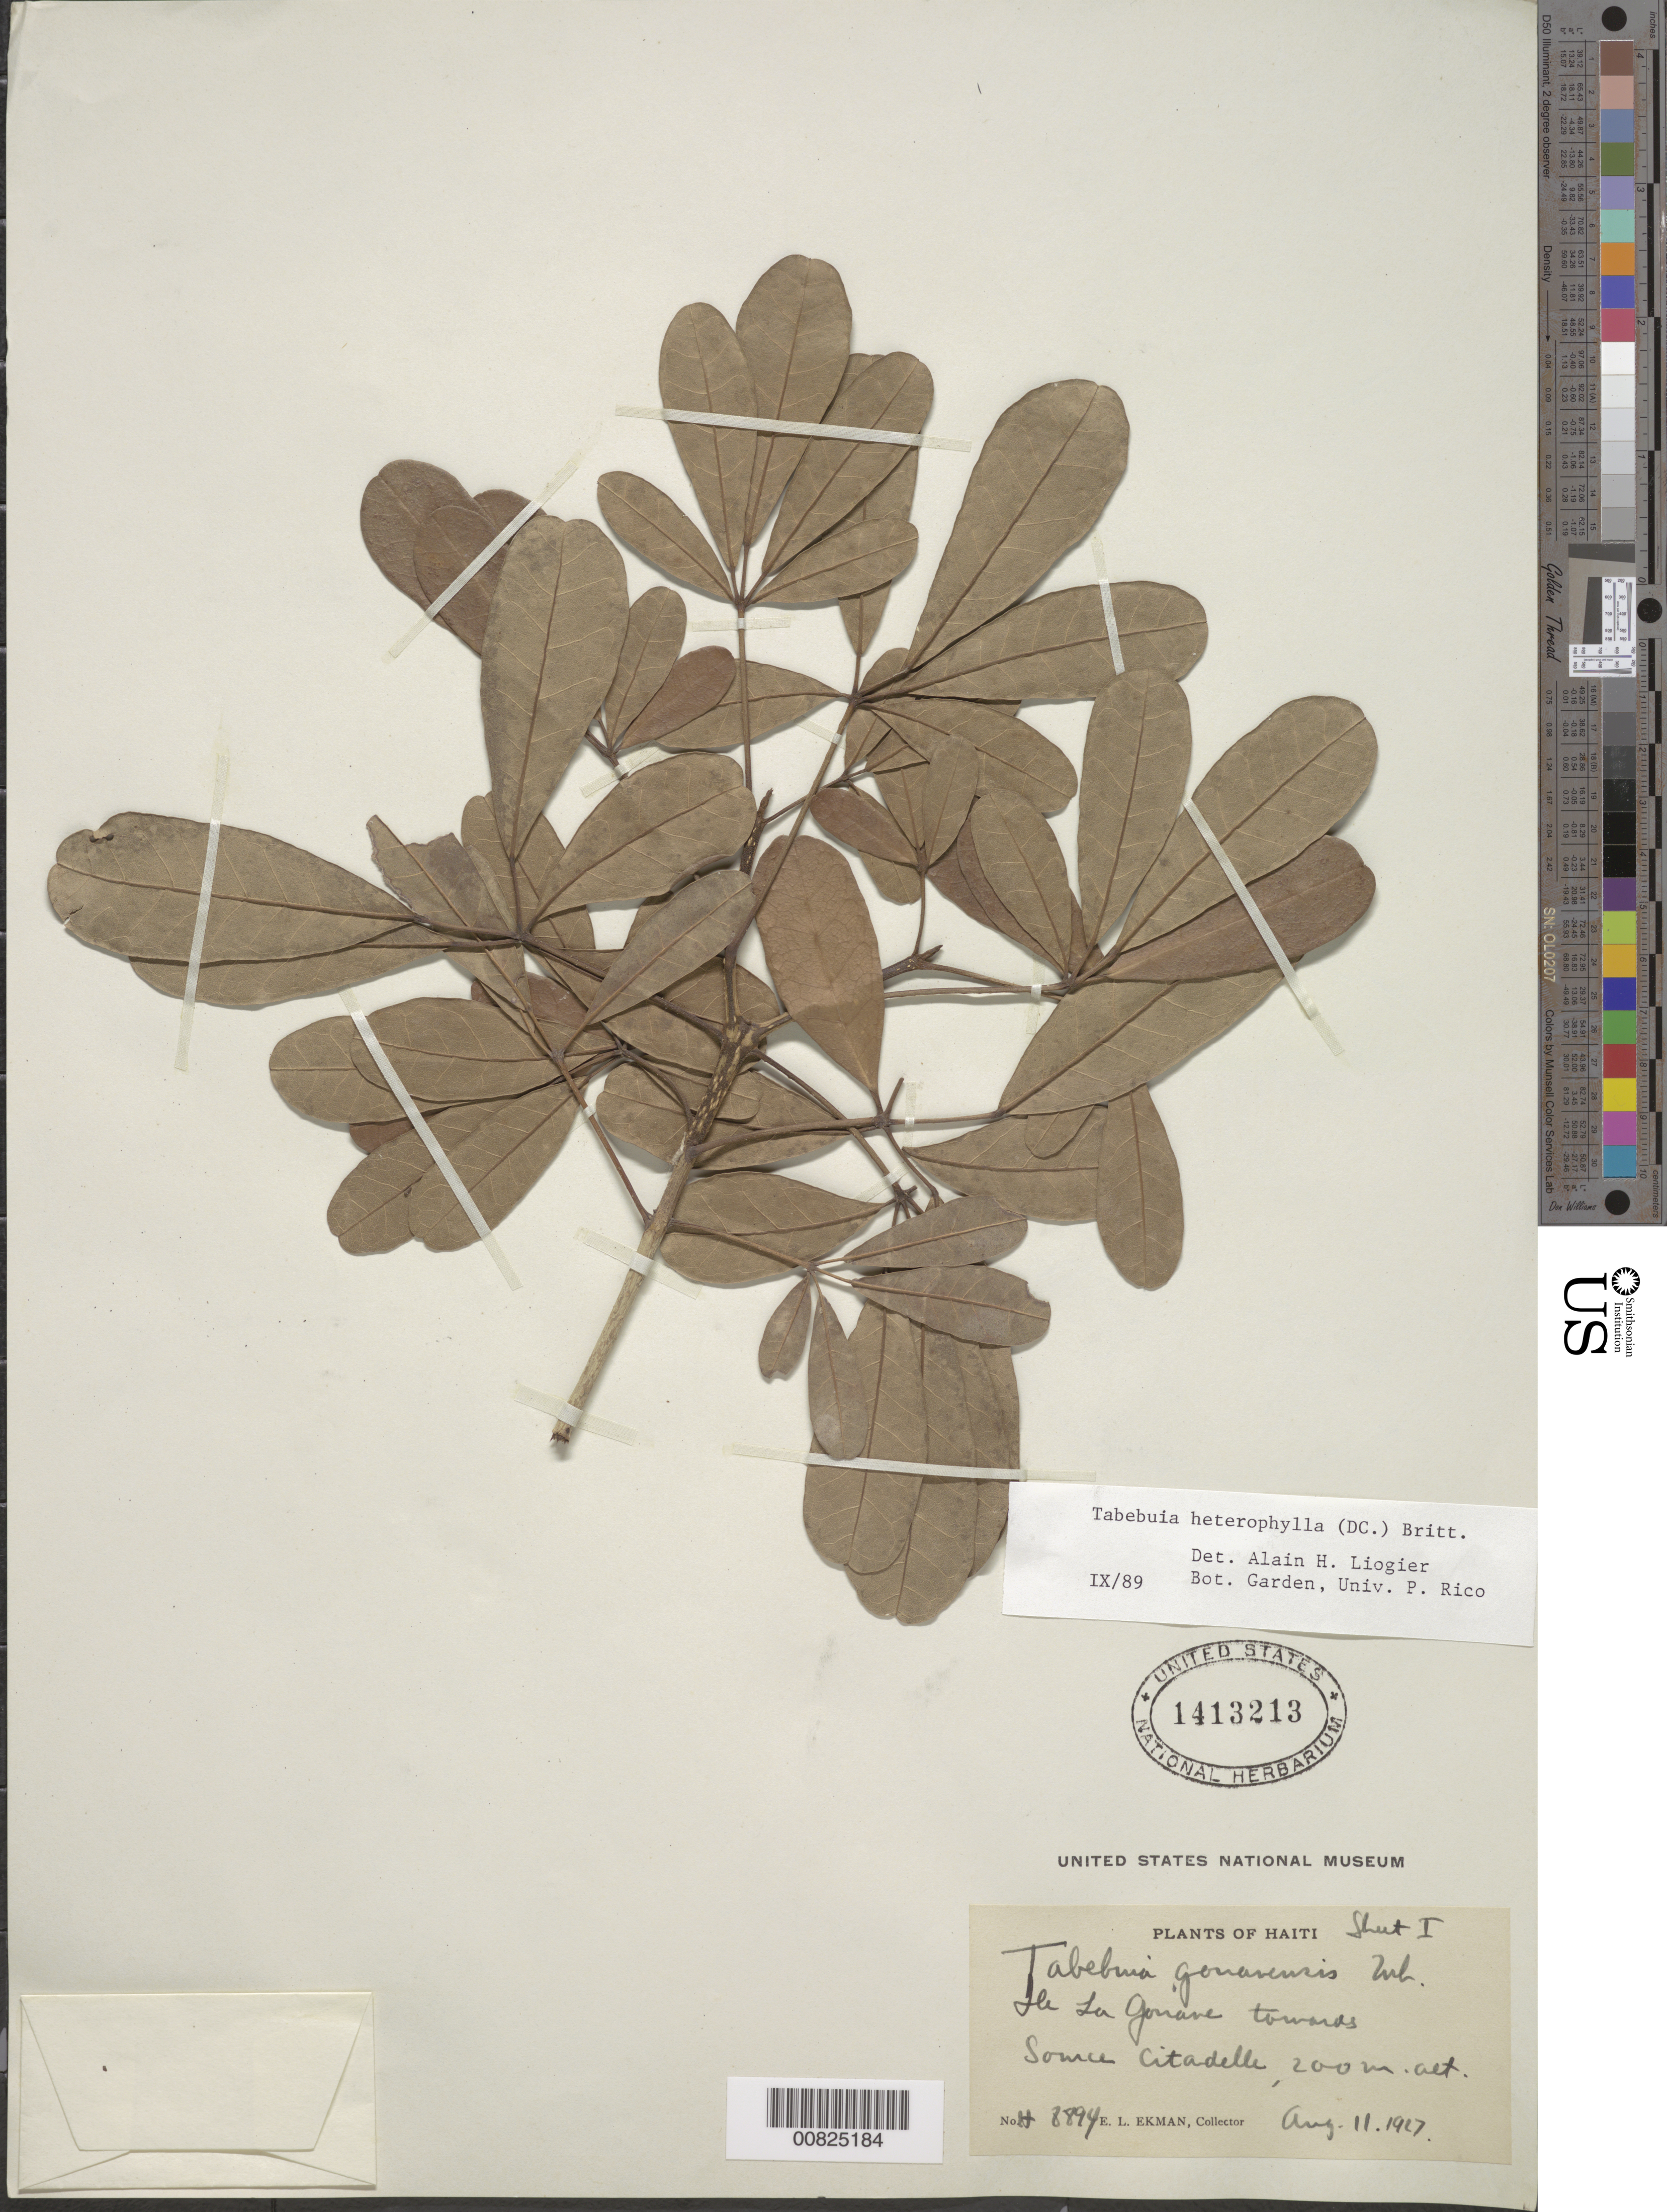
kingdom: Plantae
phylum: Tracheophyta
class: Magnoliopsida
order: Lamiales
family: Bignoniaceae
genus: Tabebuia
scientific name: Tabebuia heterophylla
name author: (DC.) Britton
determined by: Liogier, Alain H.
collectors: E. L. Ekman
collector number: H 8894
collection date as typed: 11 Aug 1927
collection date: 1927-08-11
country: Haiti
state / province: Ouest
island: Île de la Gonâve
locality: La Gonave towards Source Citadelle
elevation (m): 200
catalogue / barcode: US 1413213